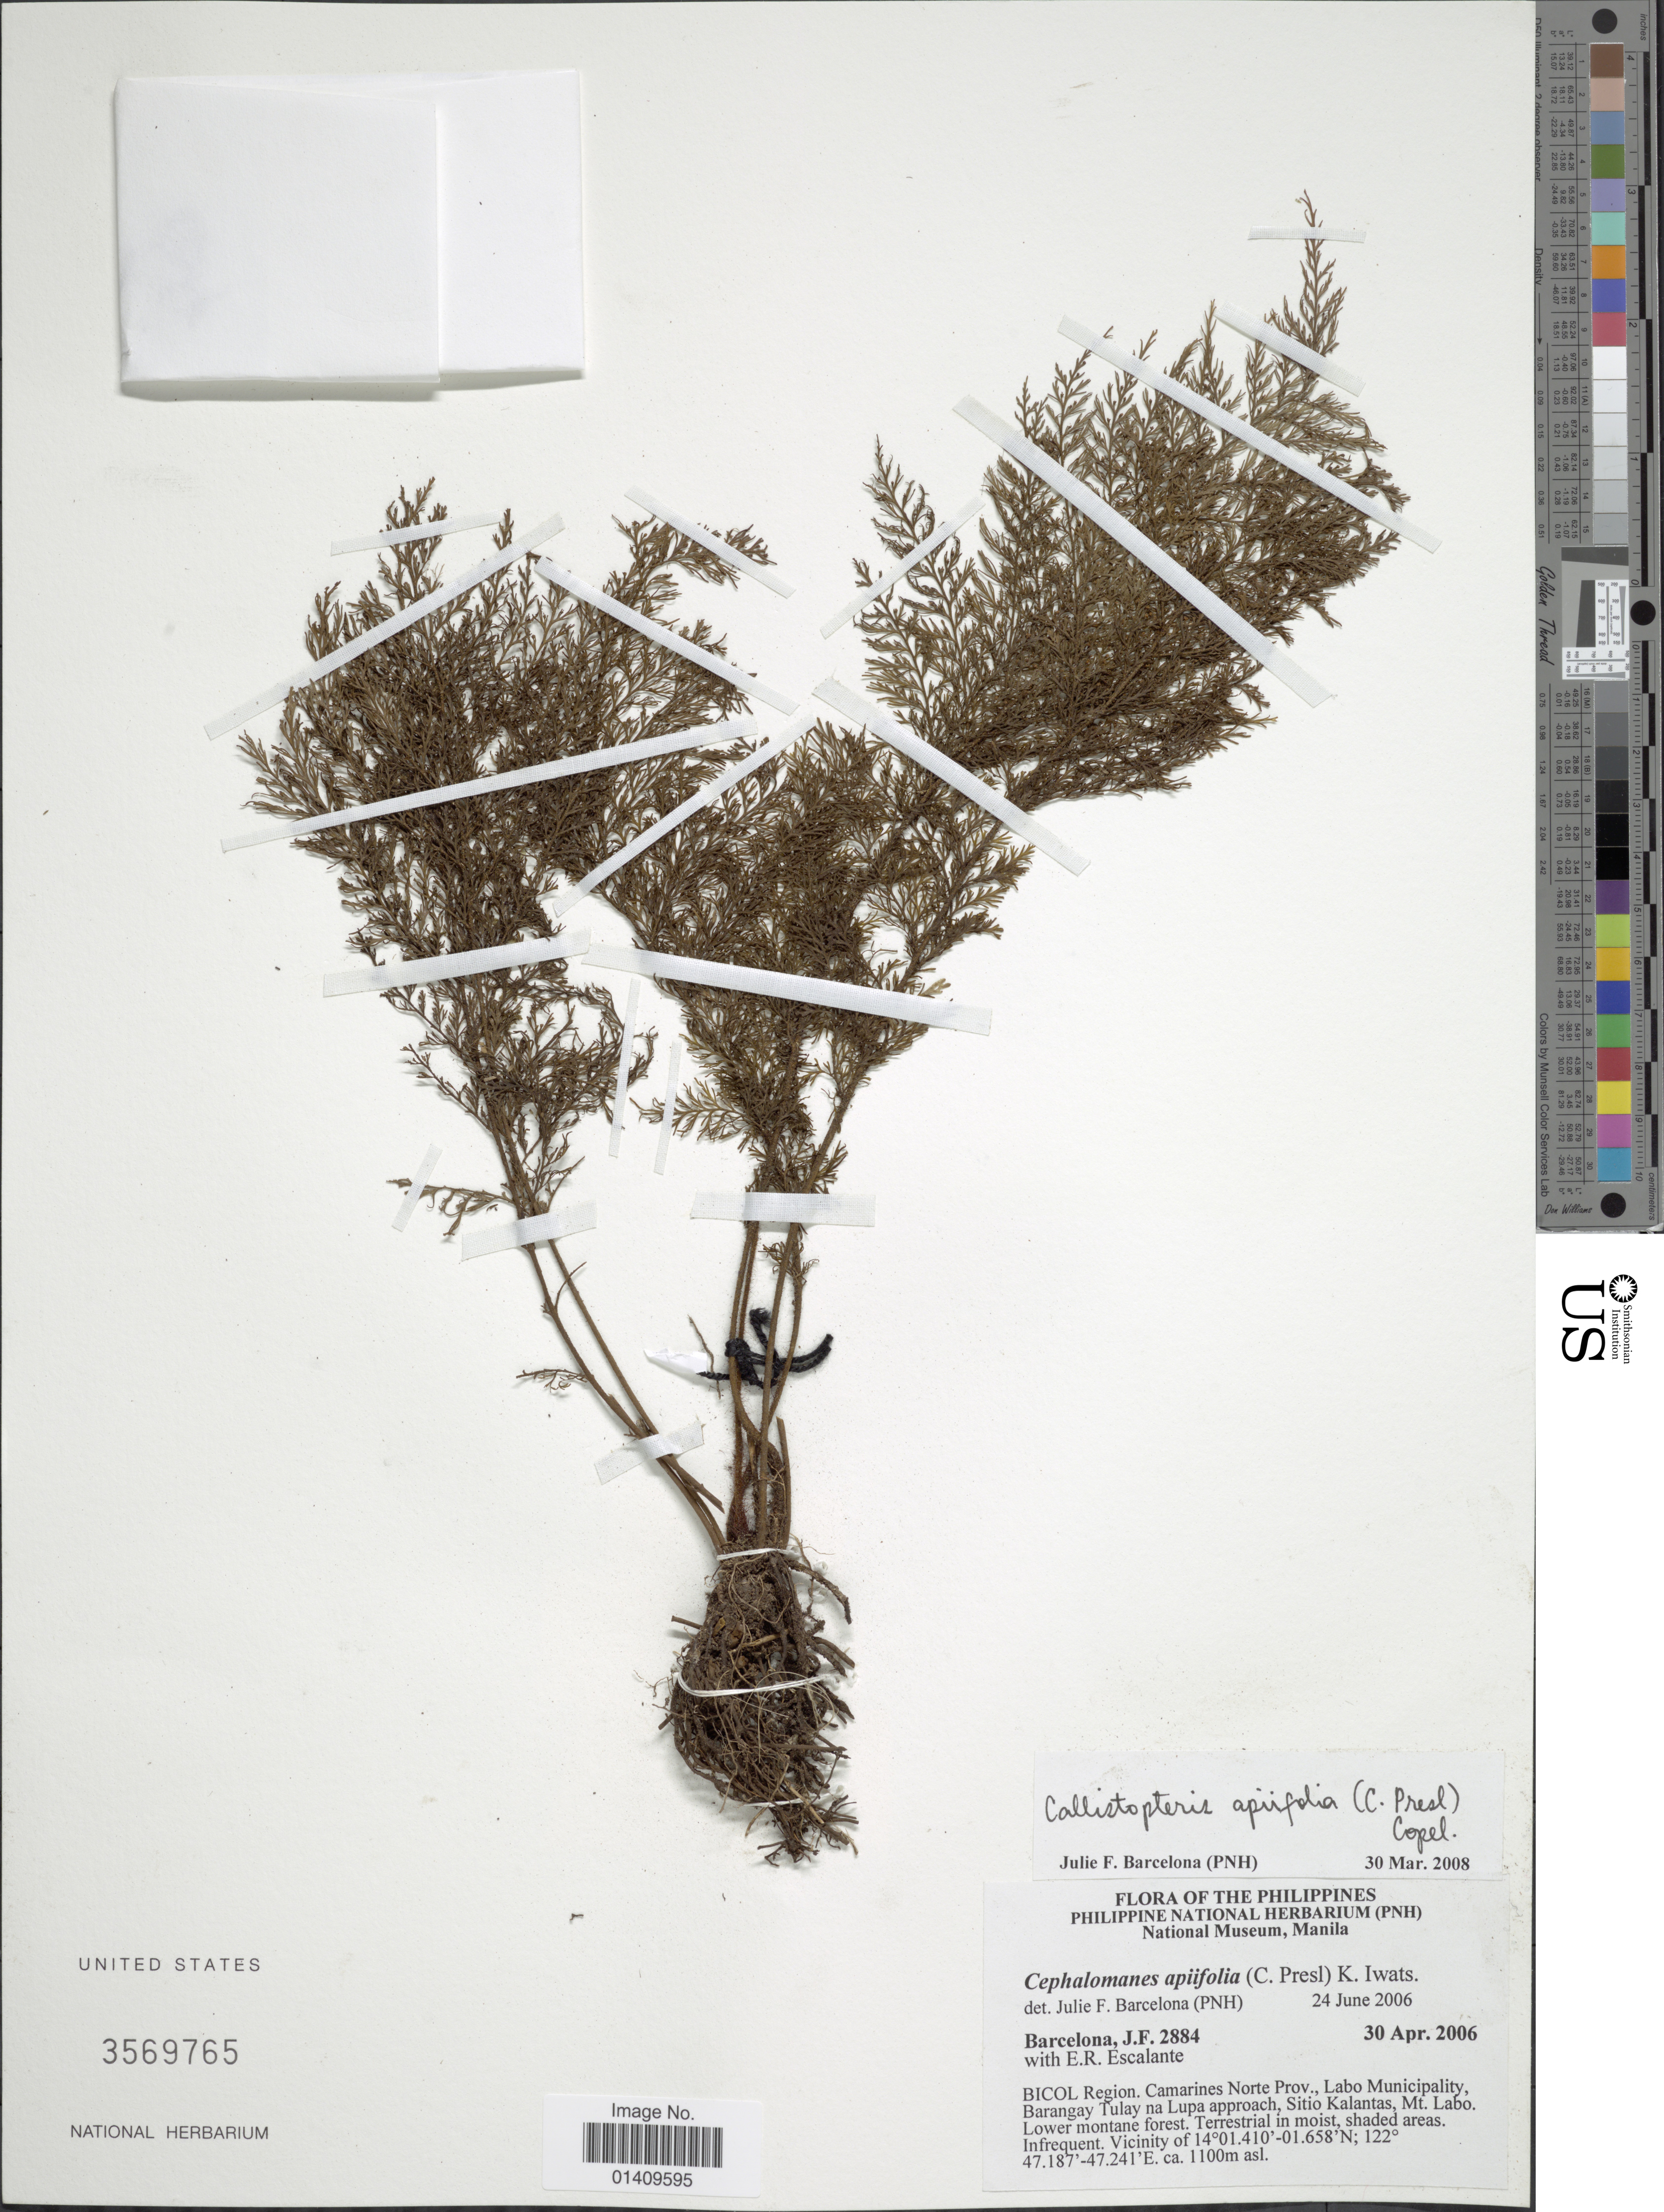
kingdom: Plantae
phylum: Tracheophyta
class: Polypodiopsida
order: Hymenophyllales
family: Hymenophyllaceae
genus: Callistopteris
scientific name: Callistopteris apiifolia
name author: (C. Presl) Copel.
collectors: J. F. Barcelona & E. Escalante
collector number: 2884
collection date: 2006-04-30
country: Philippines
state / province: Bicol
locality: Bicol region Camarines norte prov. Labo municipality Barangay Tulay na Lupa approach Sitio Kalantas Mt. labo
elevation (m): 1100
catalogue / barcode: US 3569765